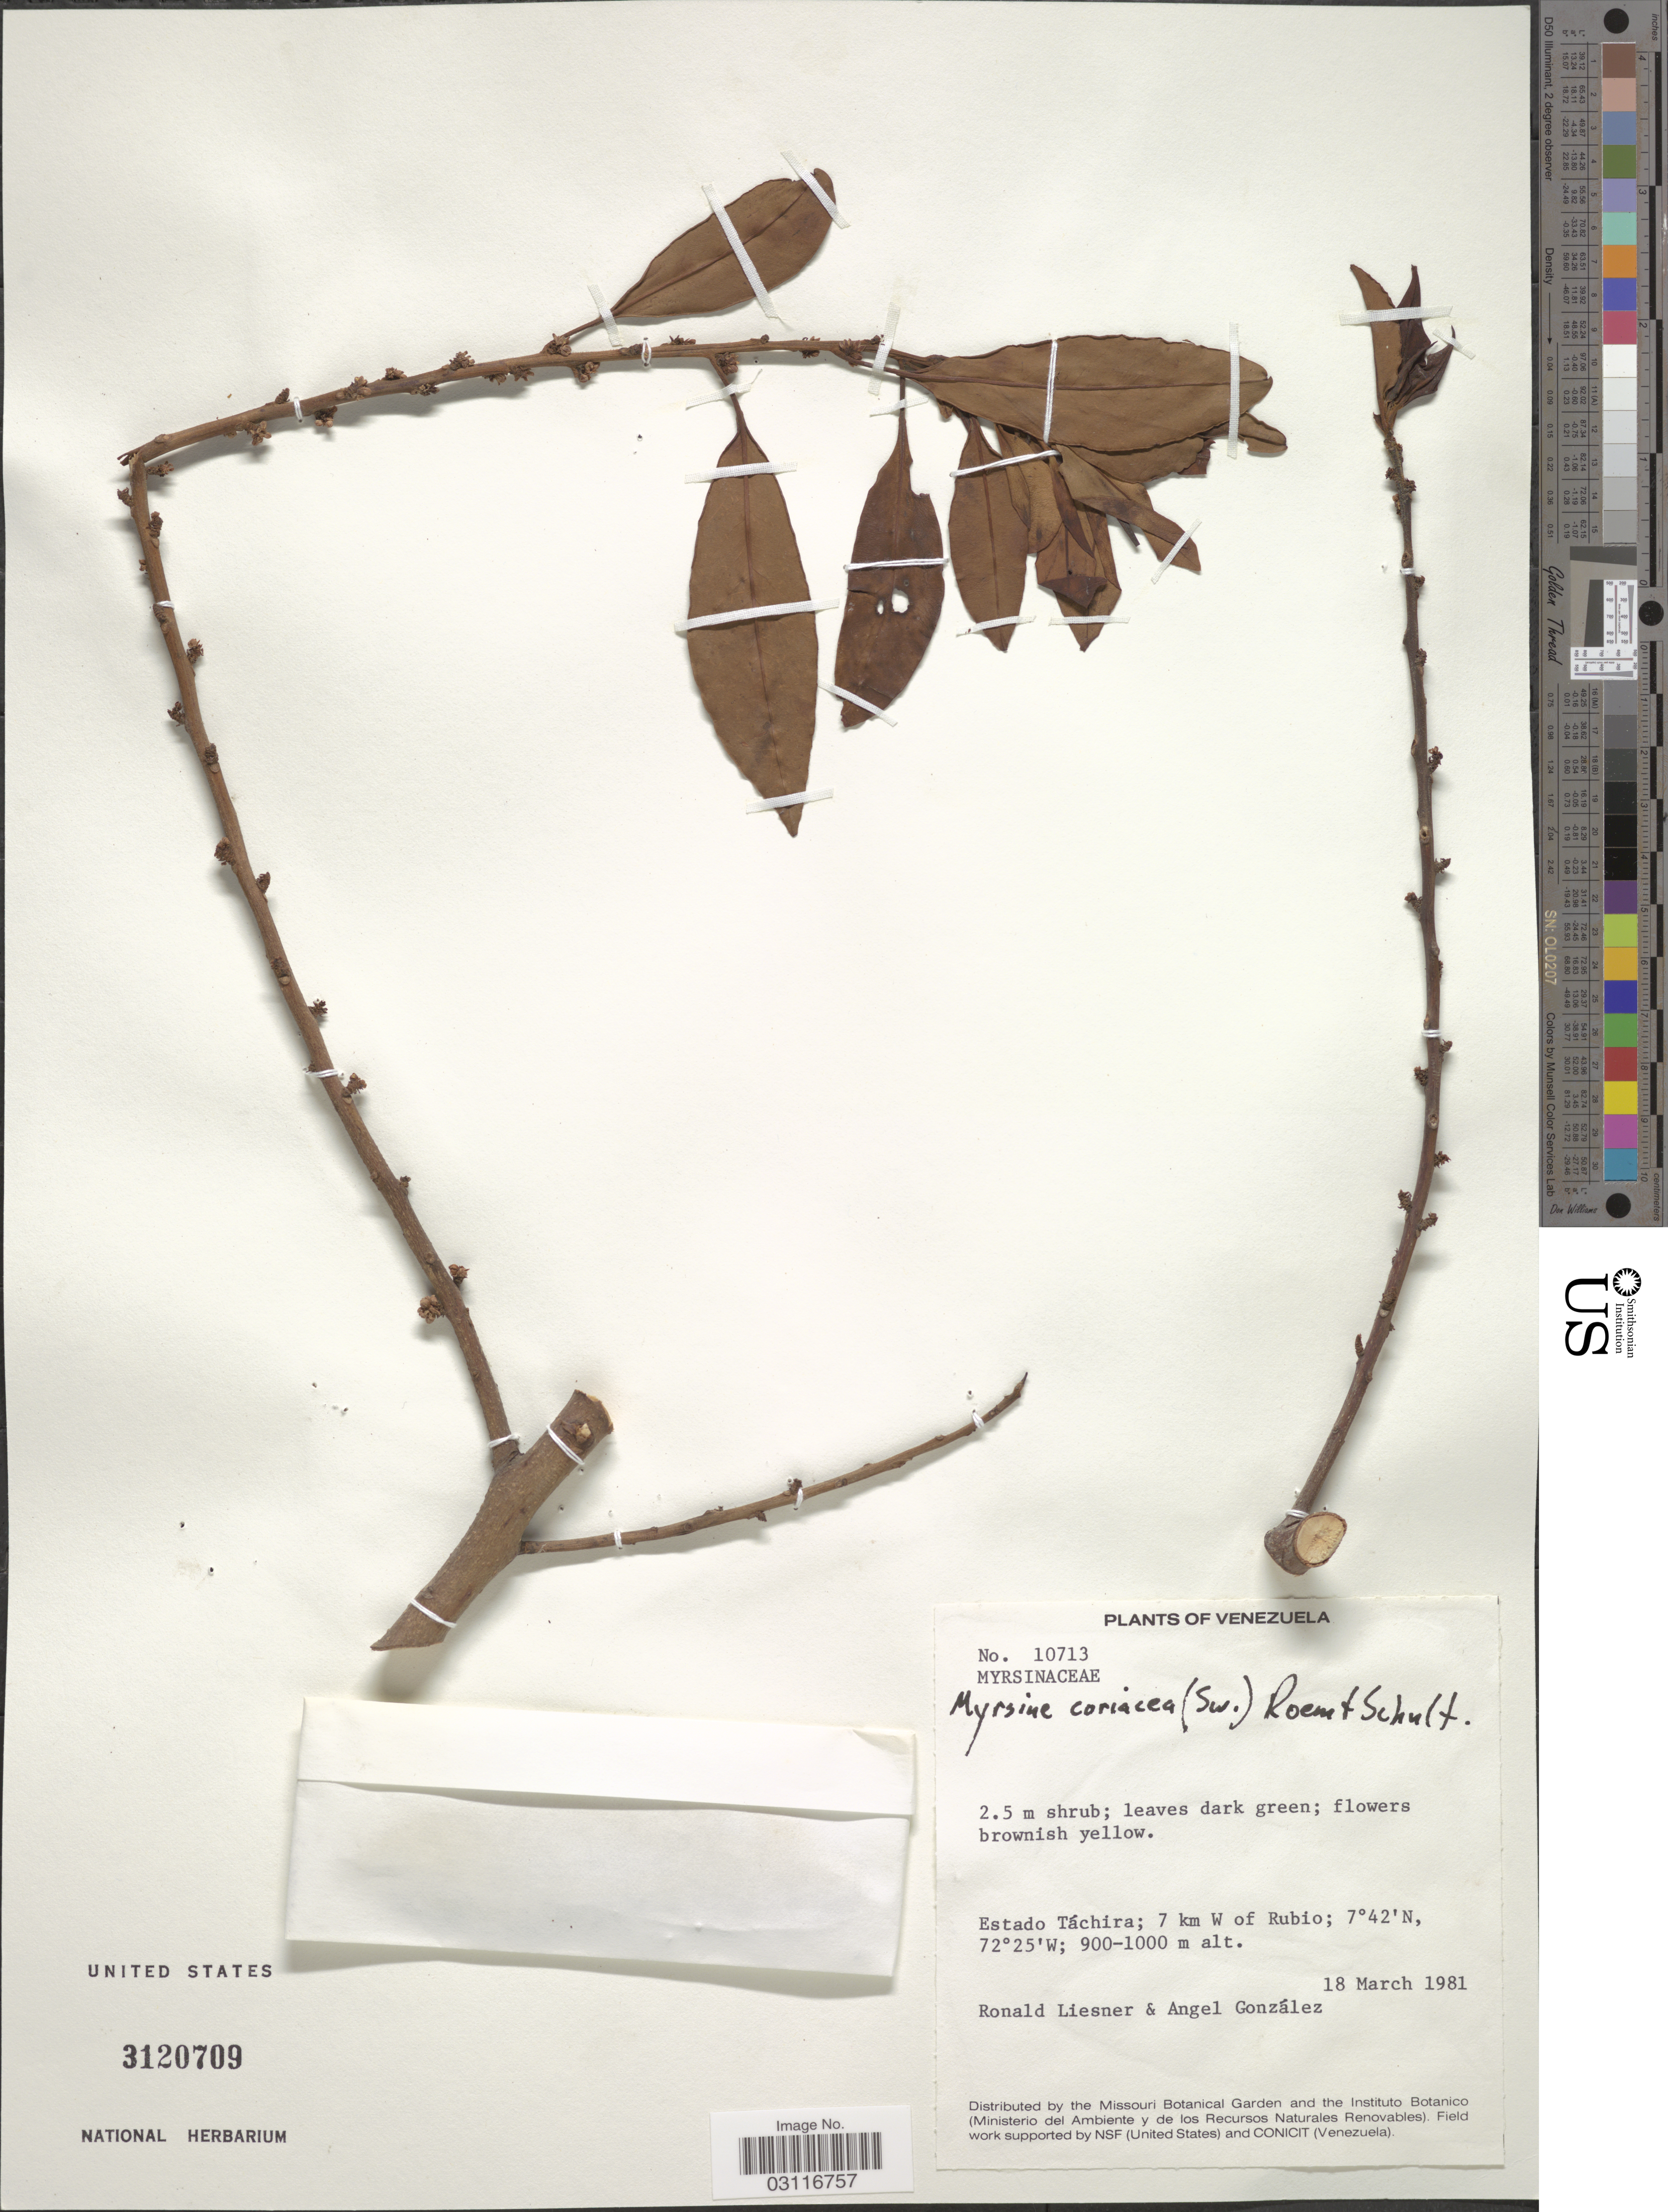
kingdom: Plantae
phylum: Tracheophyta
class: Magnoliopsida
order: Ericales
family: Primulaceae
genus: Myrsine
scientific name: Myrsine coriacea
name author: (Sw.) R. Br. ex Roem. & Schult.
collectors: R. L. Liesner & A. C. González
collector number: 10713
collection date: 1981-03-18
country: Venezuela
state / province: Tachira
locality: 7 km W of Rubio.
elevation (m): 900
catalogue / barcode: US 3120709